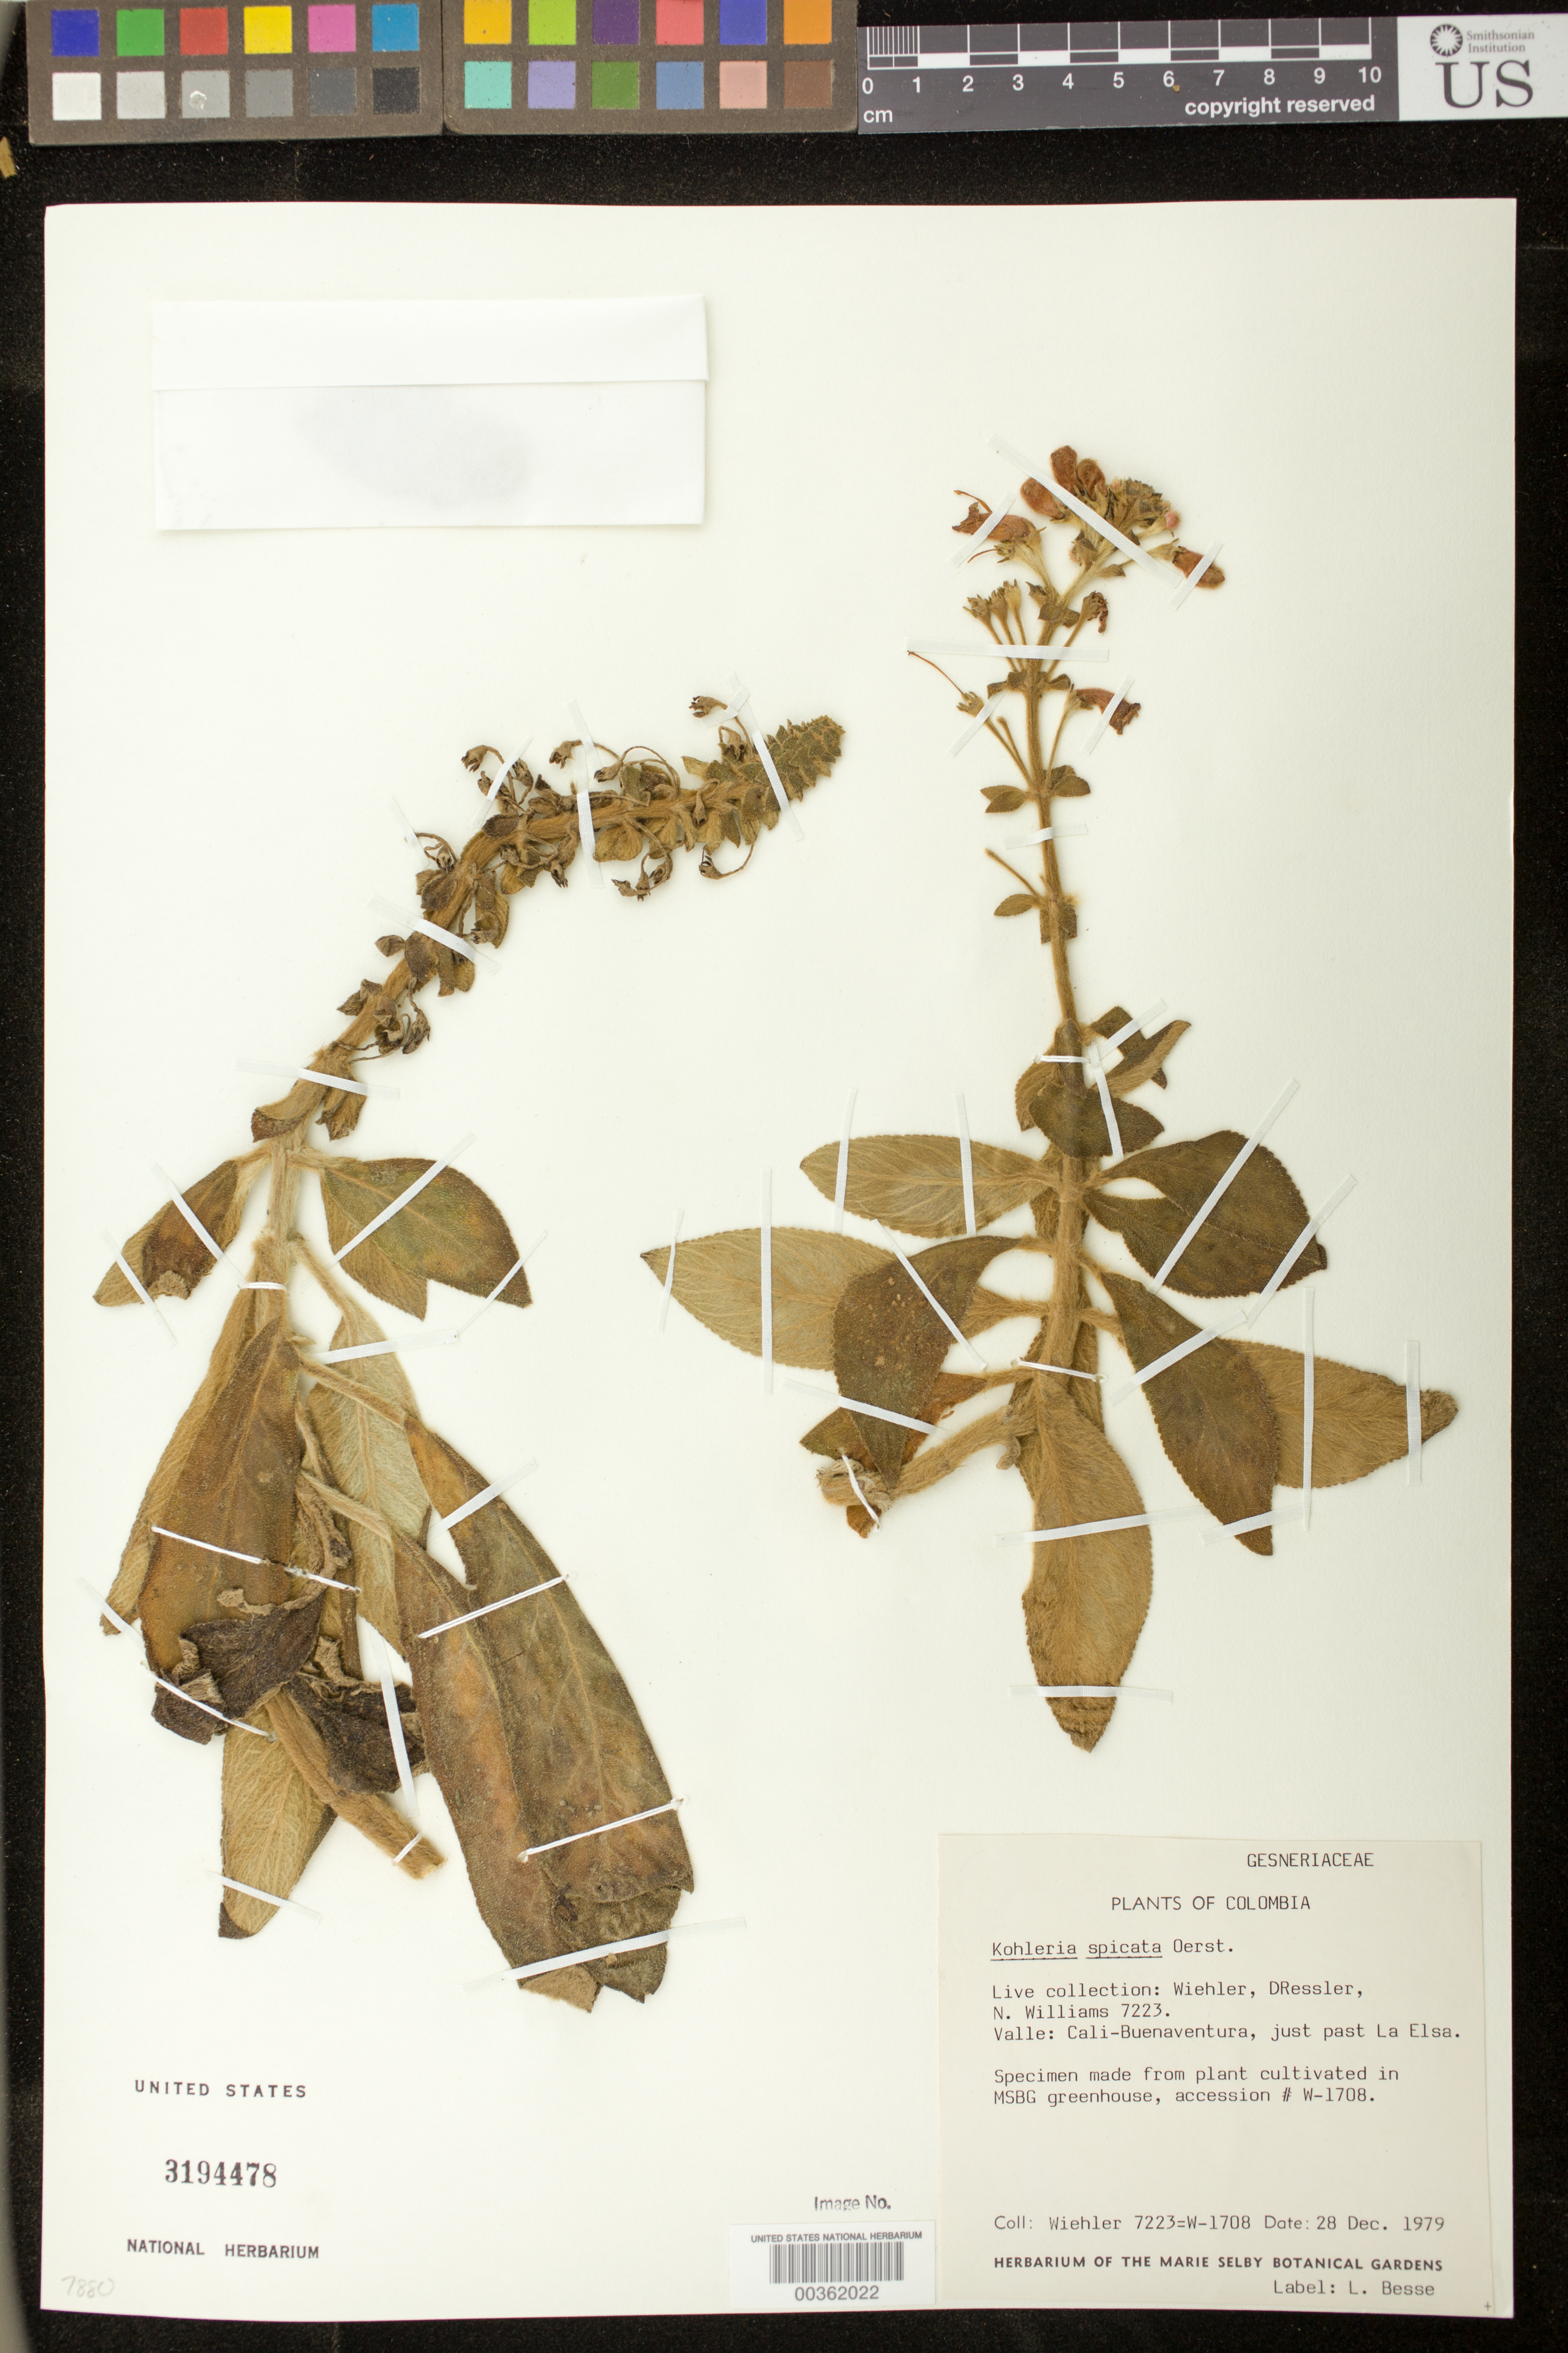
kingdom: Plantae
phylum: Tracheophyta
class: Magnoliopsida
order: Lamiales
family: Gesneriaceae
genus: Kohleria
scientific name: Kohleria spicata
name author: (Kunth) Oerst.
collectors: H. J. Wiehler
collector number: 7223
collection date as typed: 28 Dec 1979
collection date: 1979-12-28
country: Colombia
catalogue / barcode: US 3194478